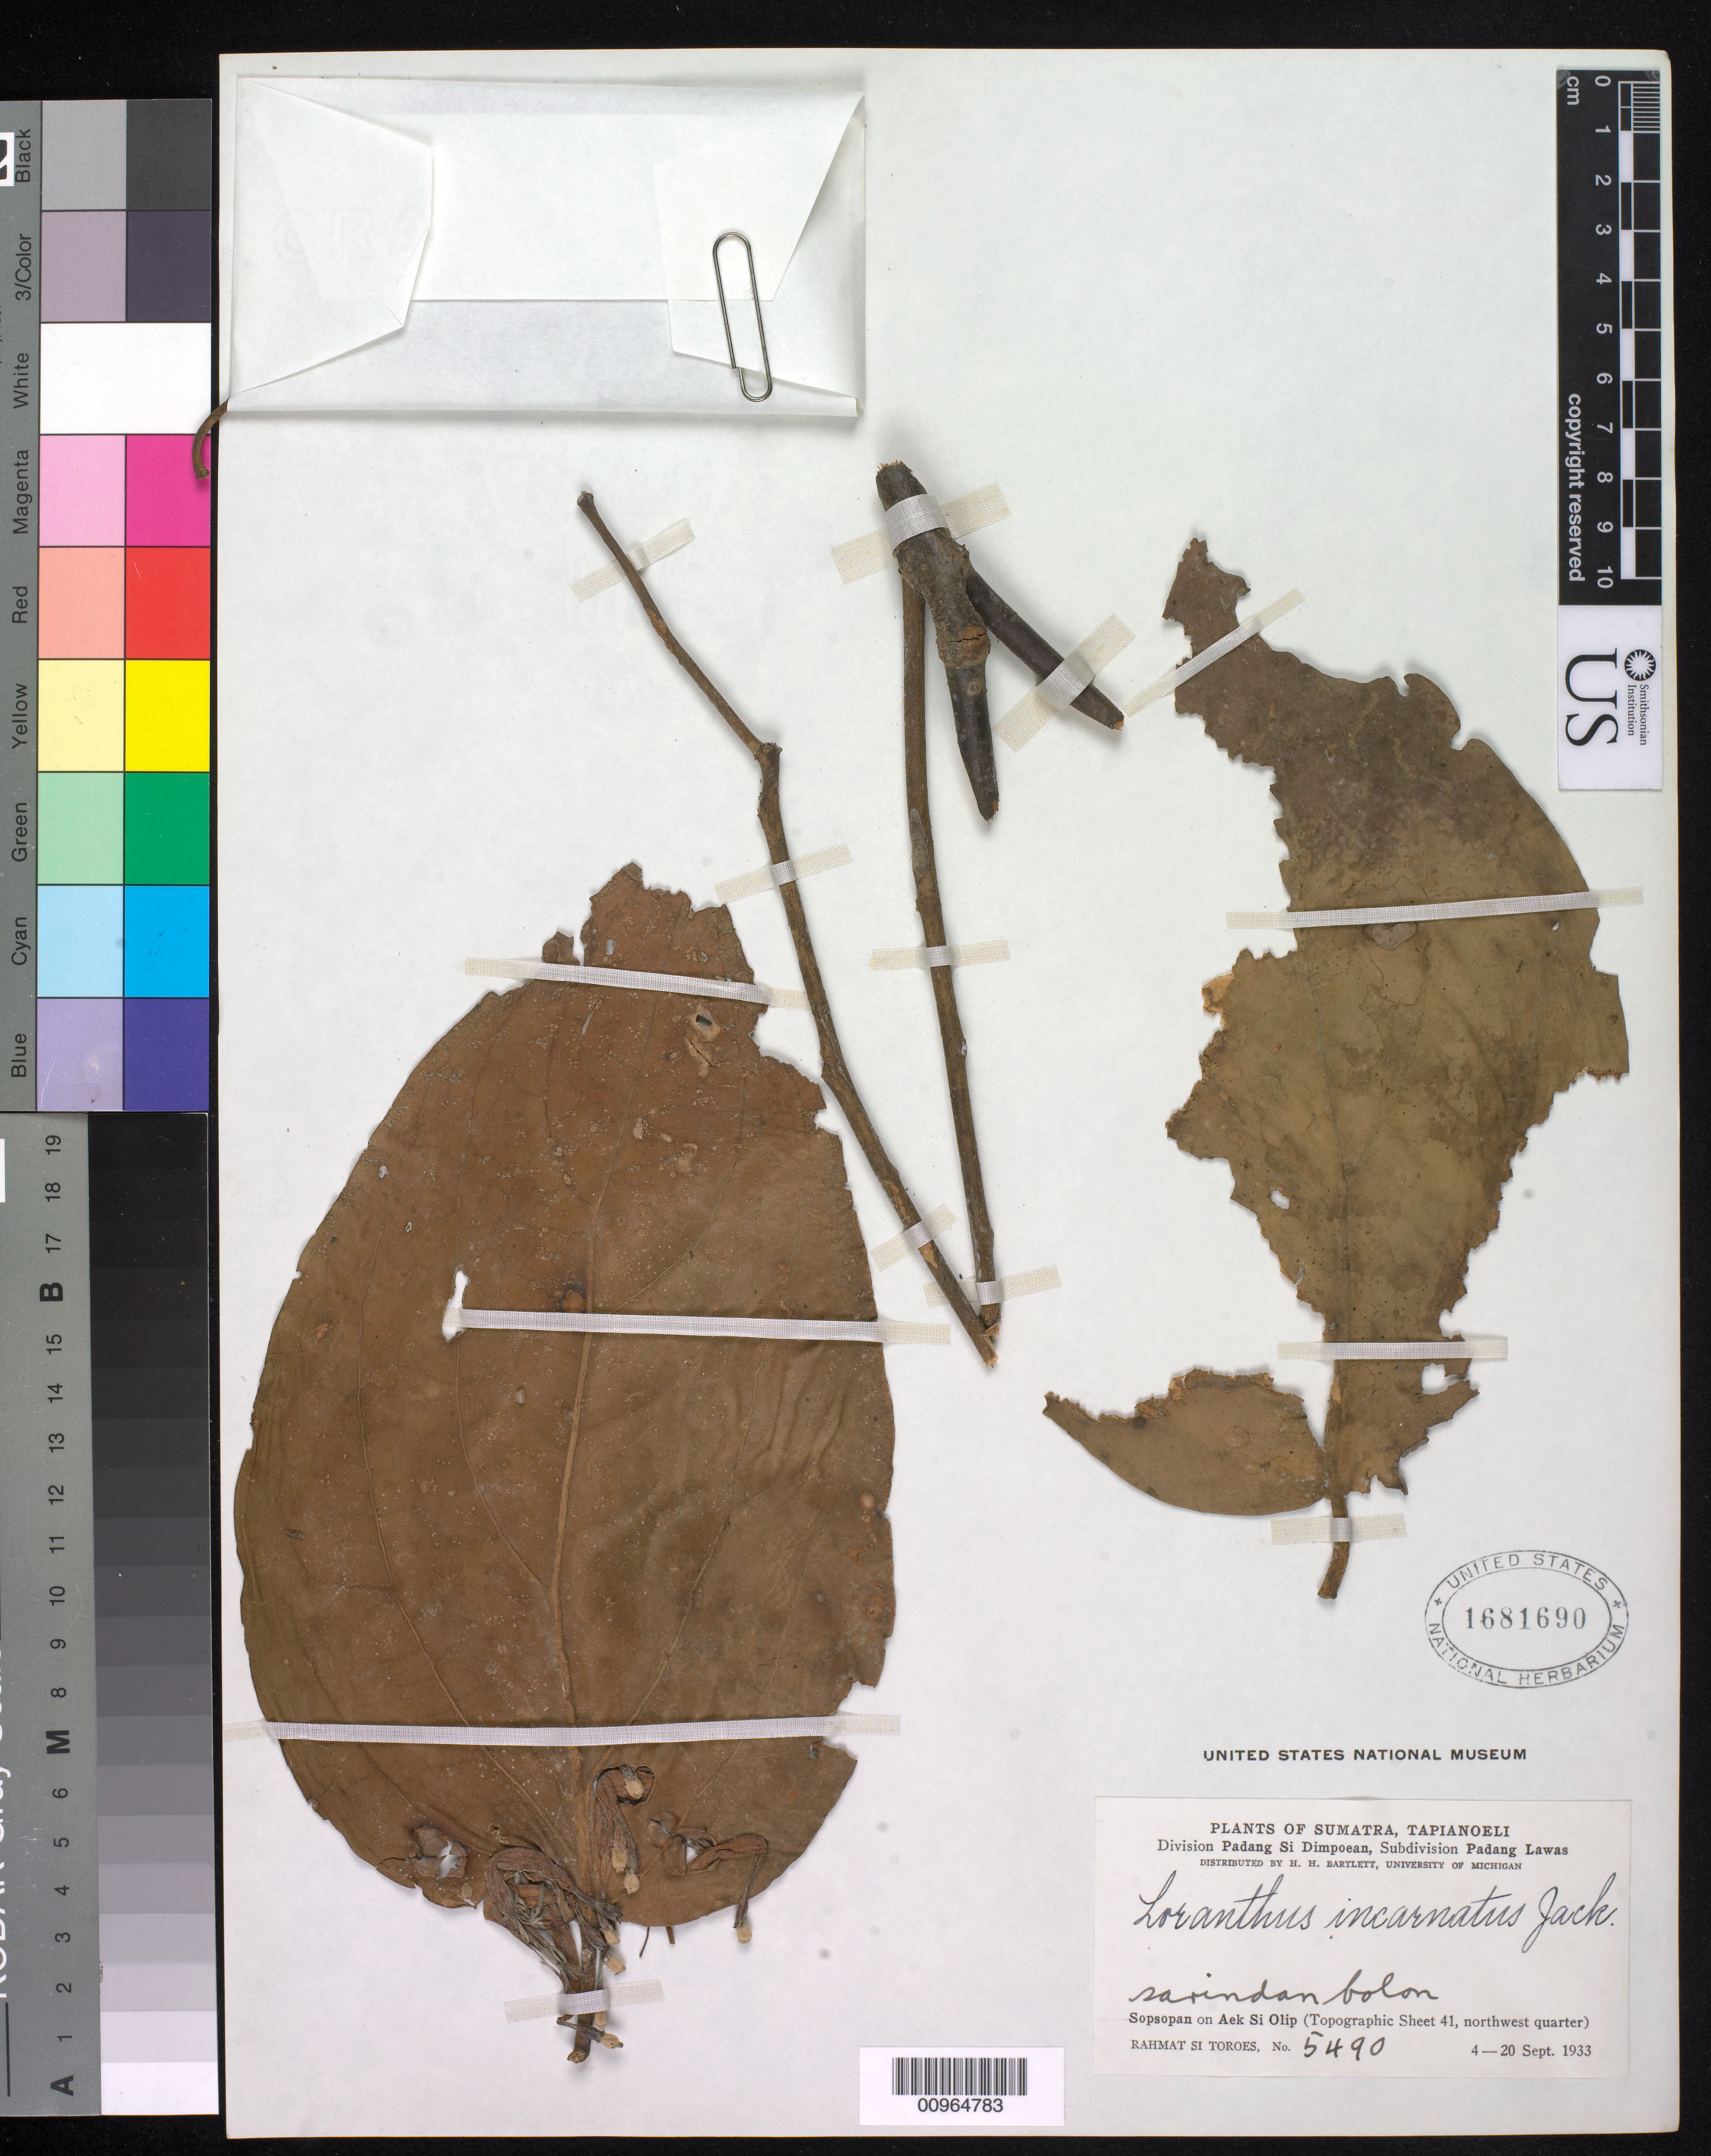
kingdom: Plantae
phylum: Tracheophyta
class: Magnoliopsida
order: Santalales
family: Loranthaceae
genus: Loranthus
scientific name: Loranthus incarnatus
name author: Jack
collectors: Rahmat Si Boeea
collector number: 5490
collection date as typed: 04 Sep 1933 to 20 Sep 1933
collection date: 1933-09-04/1933-09-20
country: Indonesia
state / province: Sumatra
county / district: North Sumatra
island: Sumatra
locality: Division Padang Si Dimpoean, Subdivision Padang Lawas; Sopsopan on Aek Si Olip (Topographic Sheet 41, northwest quarter)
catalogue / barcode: US 1681690